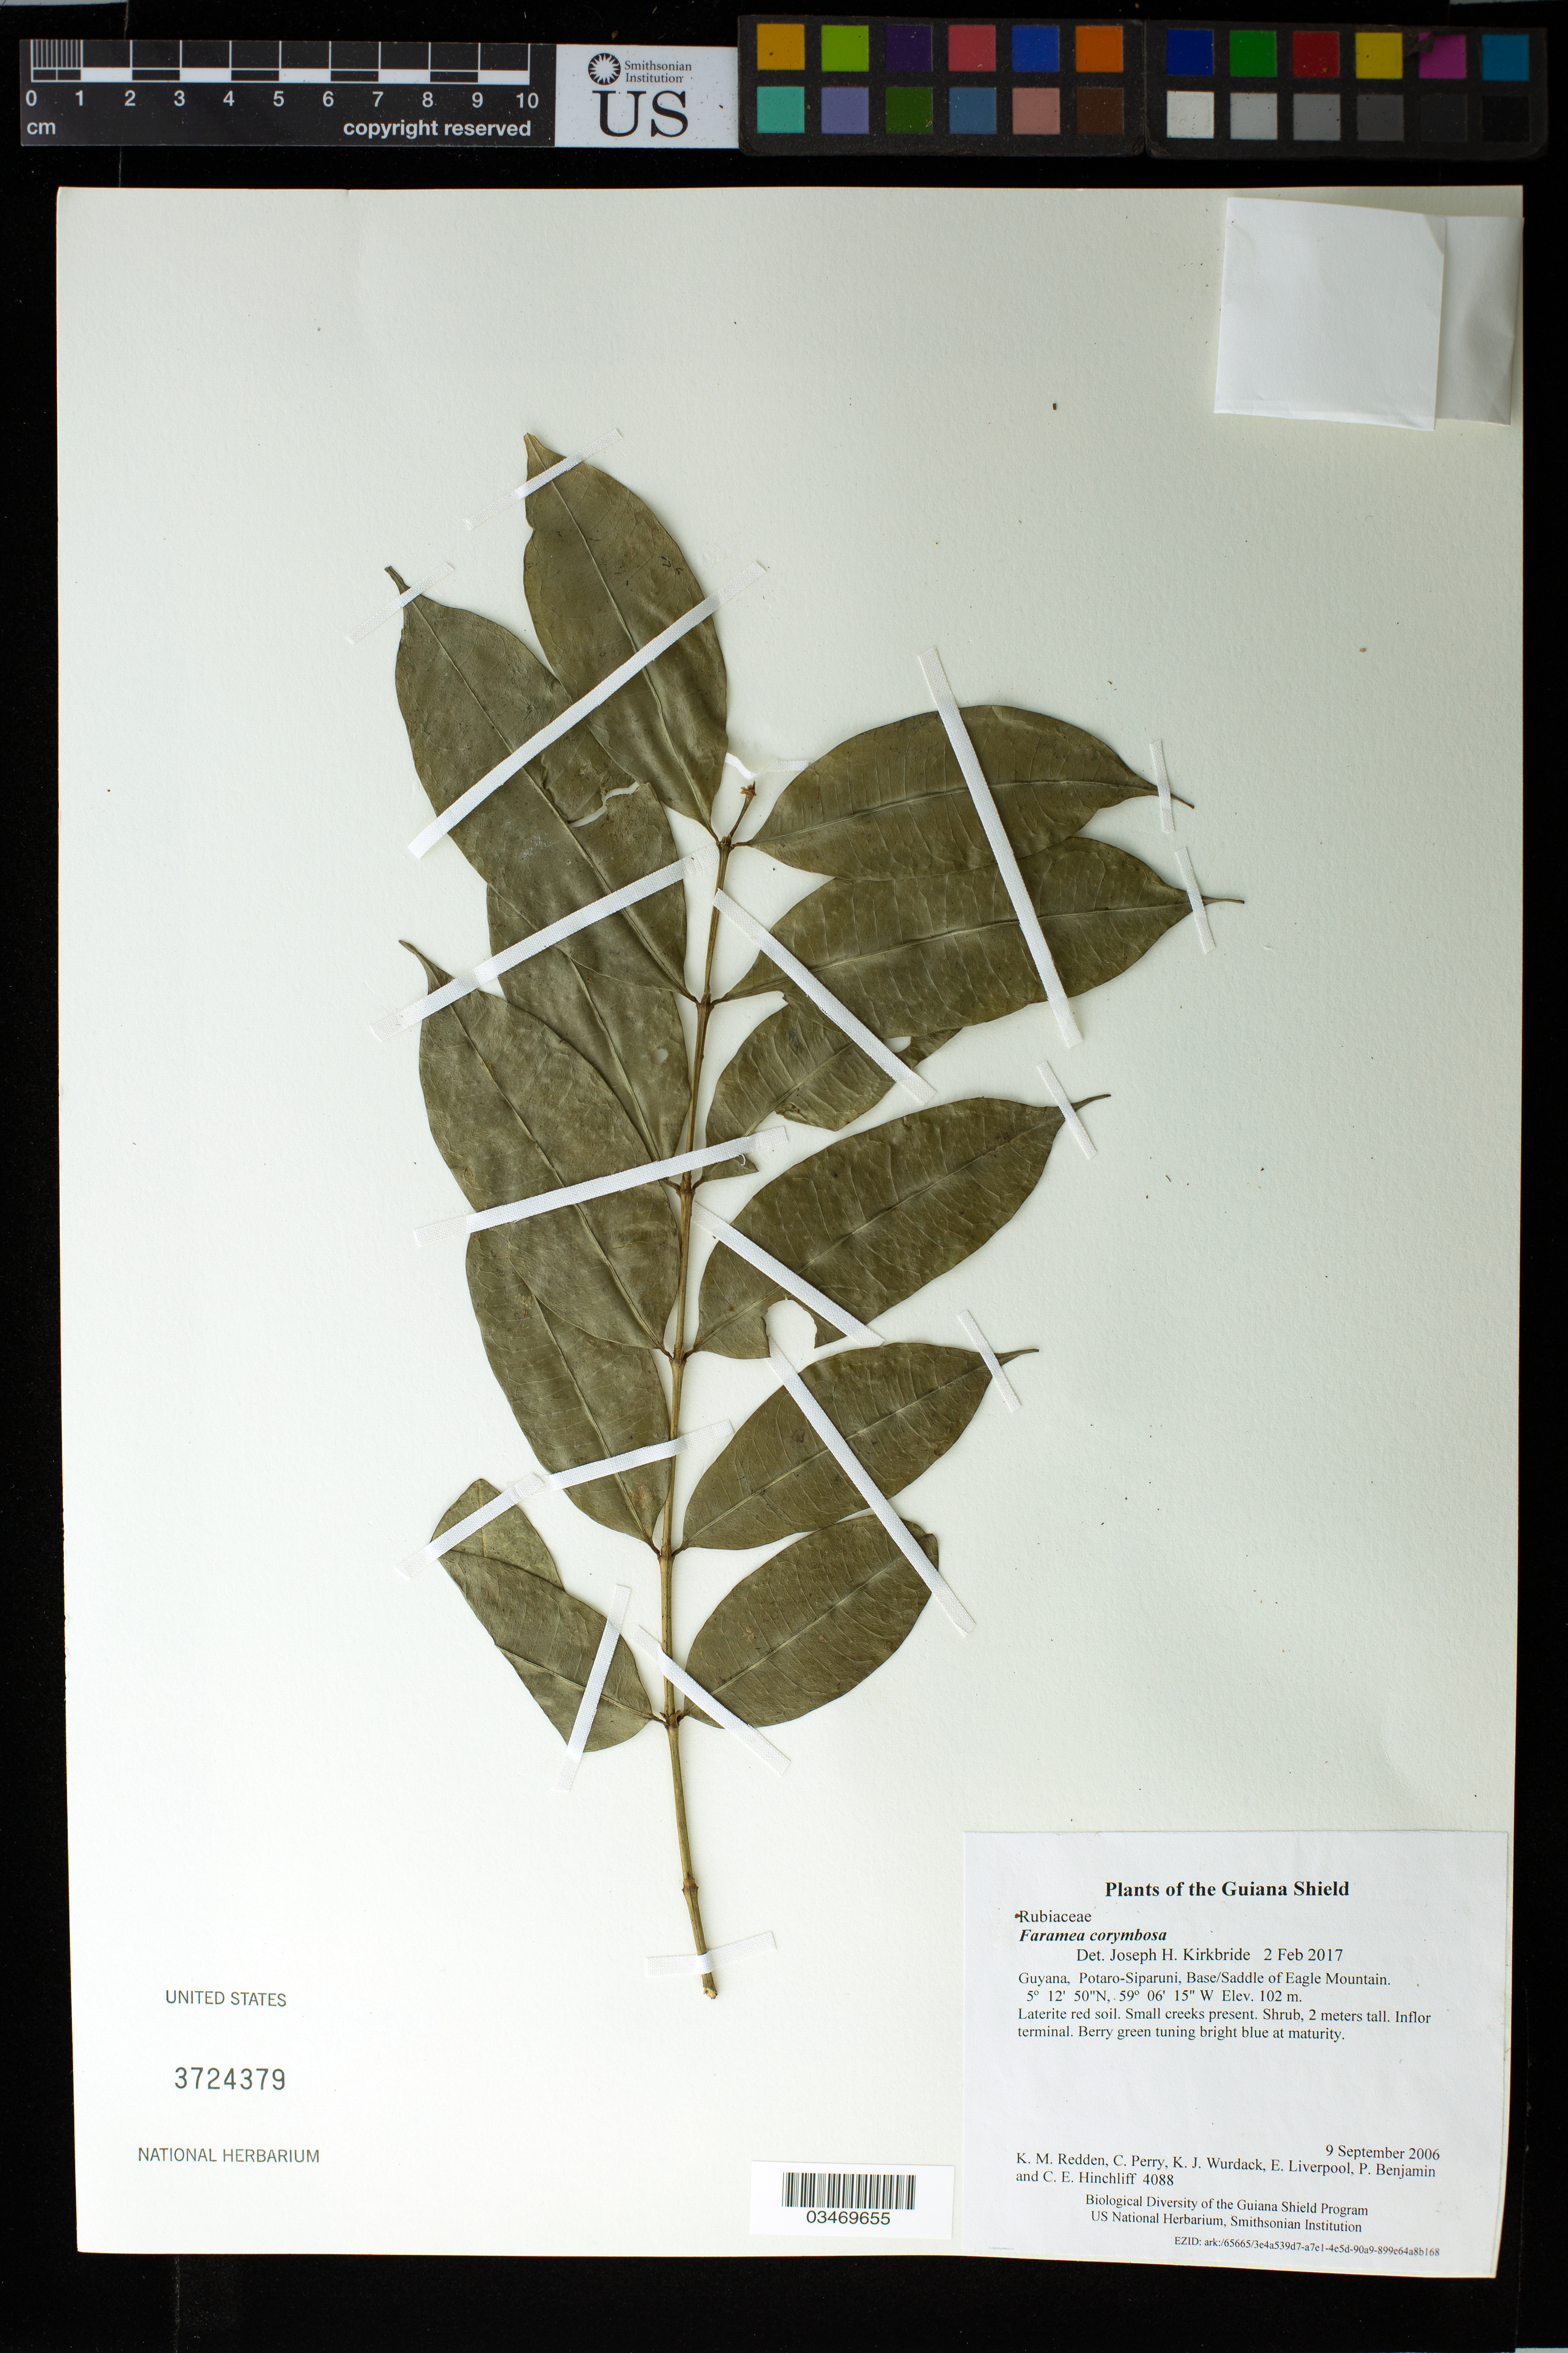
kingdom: Plantae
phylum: Tracheophyta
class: Magnoliopsida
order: Gentianales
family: Rubiaceae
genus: Faramea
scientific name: Faramea corymbosa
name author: Aubl.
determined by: Kirkbride, J. H.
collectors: K. M. Redden, C. Perry, K. Wurdack, E. Liverpool, P. Benjamin & C. E. Hinchliff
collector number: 4088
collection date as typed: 9 September 2006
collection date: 2006-09-09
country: Guyana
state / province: Potaro-Siparuni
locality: Base/Saddle of Eagle Mountain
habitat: Laterite red soil. Small creeks present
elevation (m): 102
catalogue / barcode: US 3724379